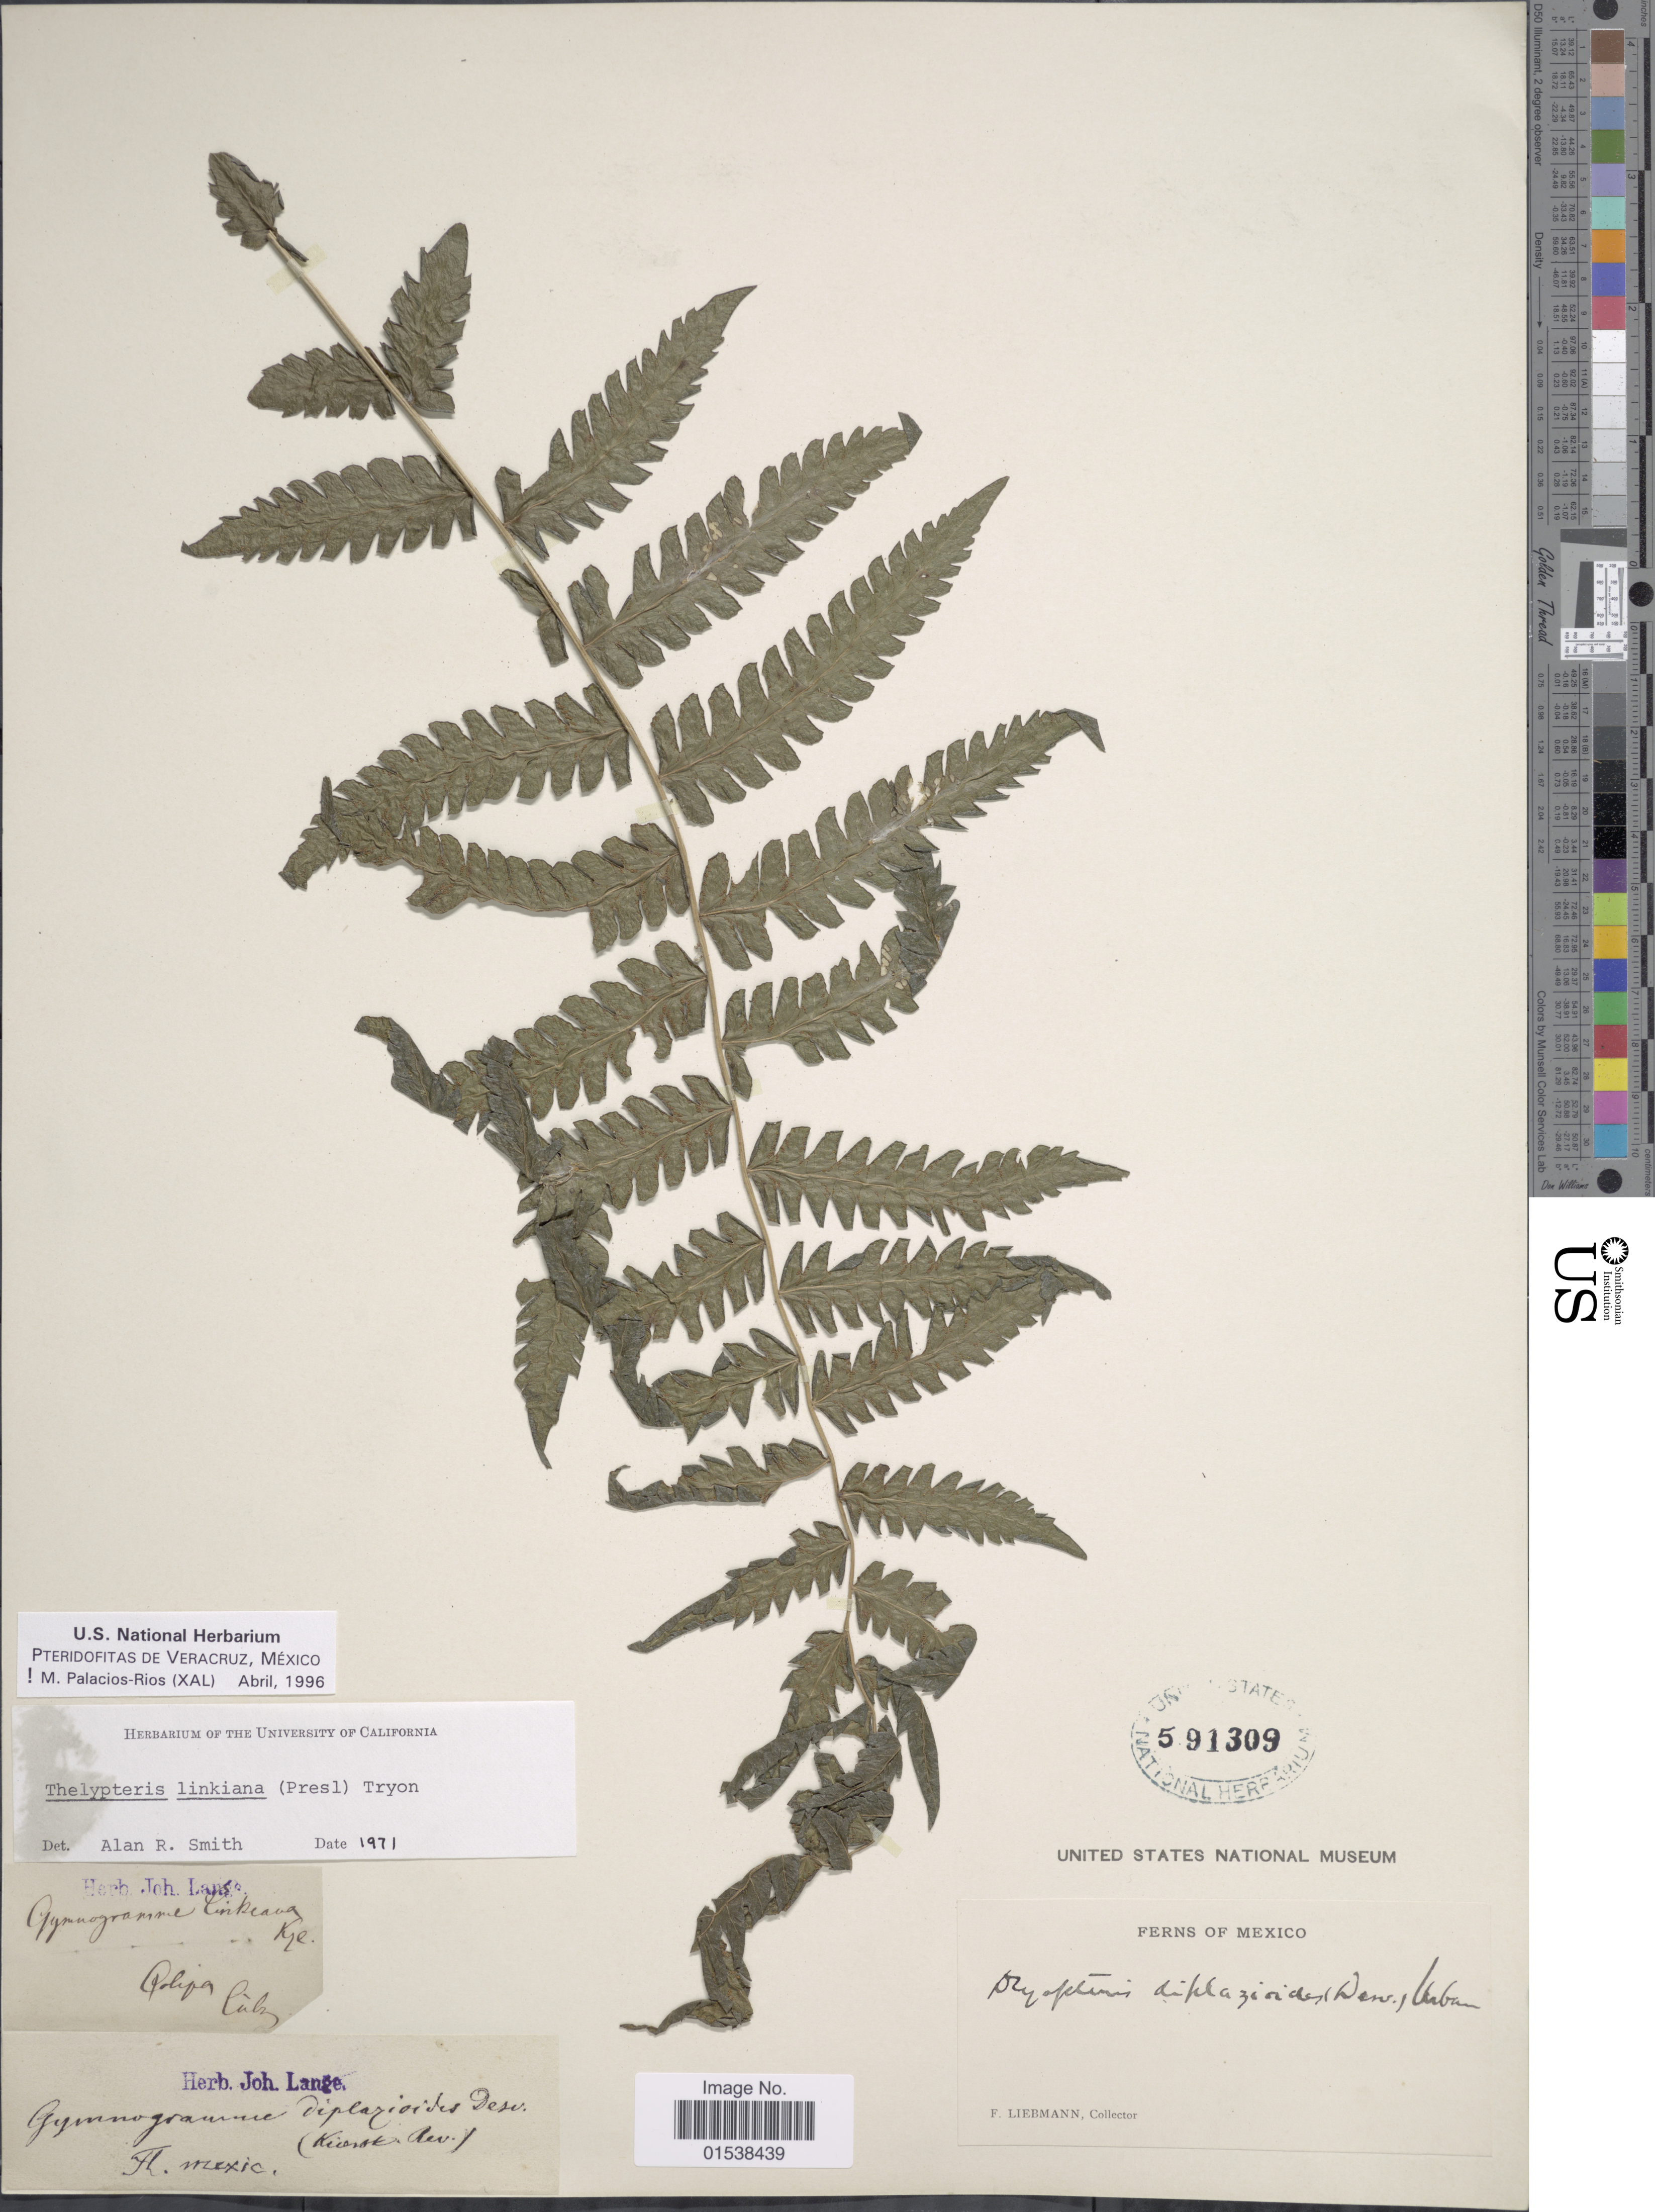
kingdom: Plantae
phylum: Tracheophyta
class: Polypodiopsida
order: Polypodiales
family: Thelypteridaceae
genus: Amauropelta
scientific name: Amauropelta linkiana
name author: (C. Presl) Pic. Serm.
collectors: F. Liebmann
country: Mexico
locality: Colipa [interpreted]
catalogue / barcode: US 591309